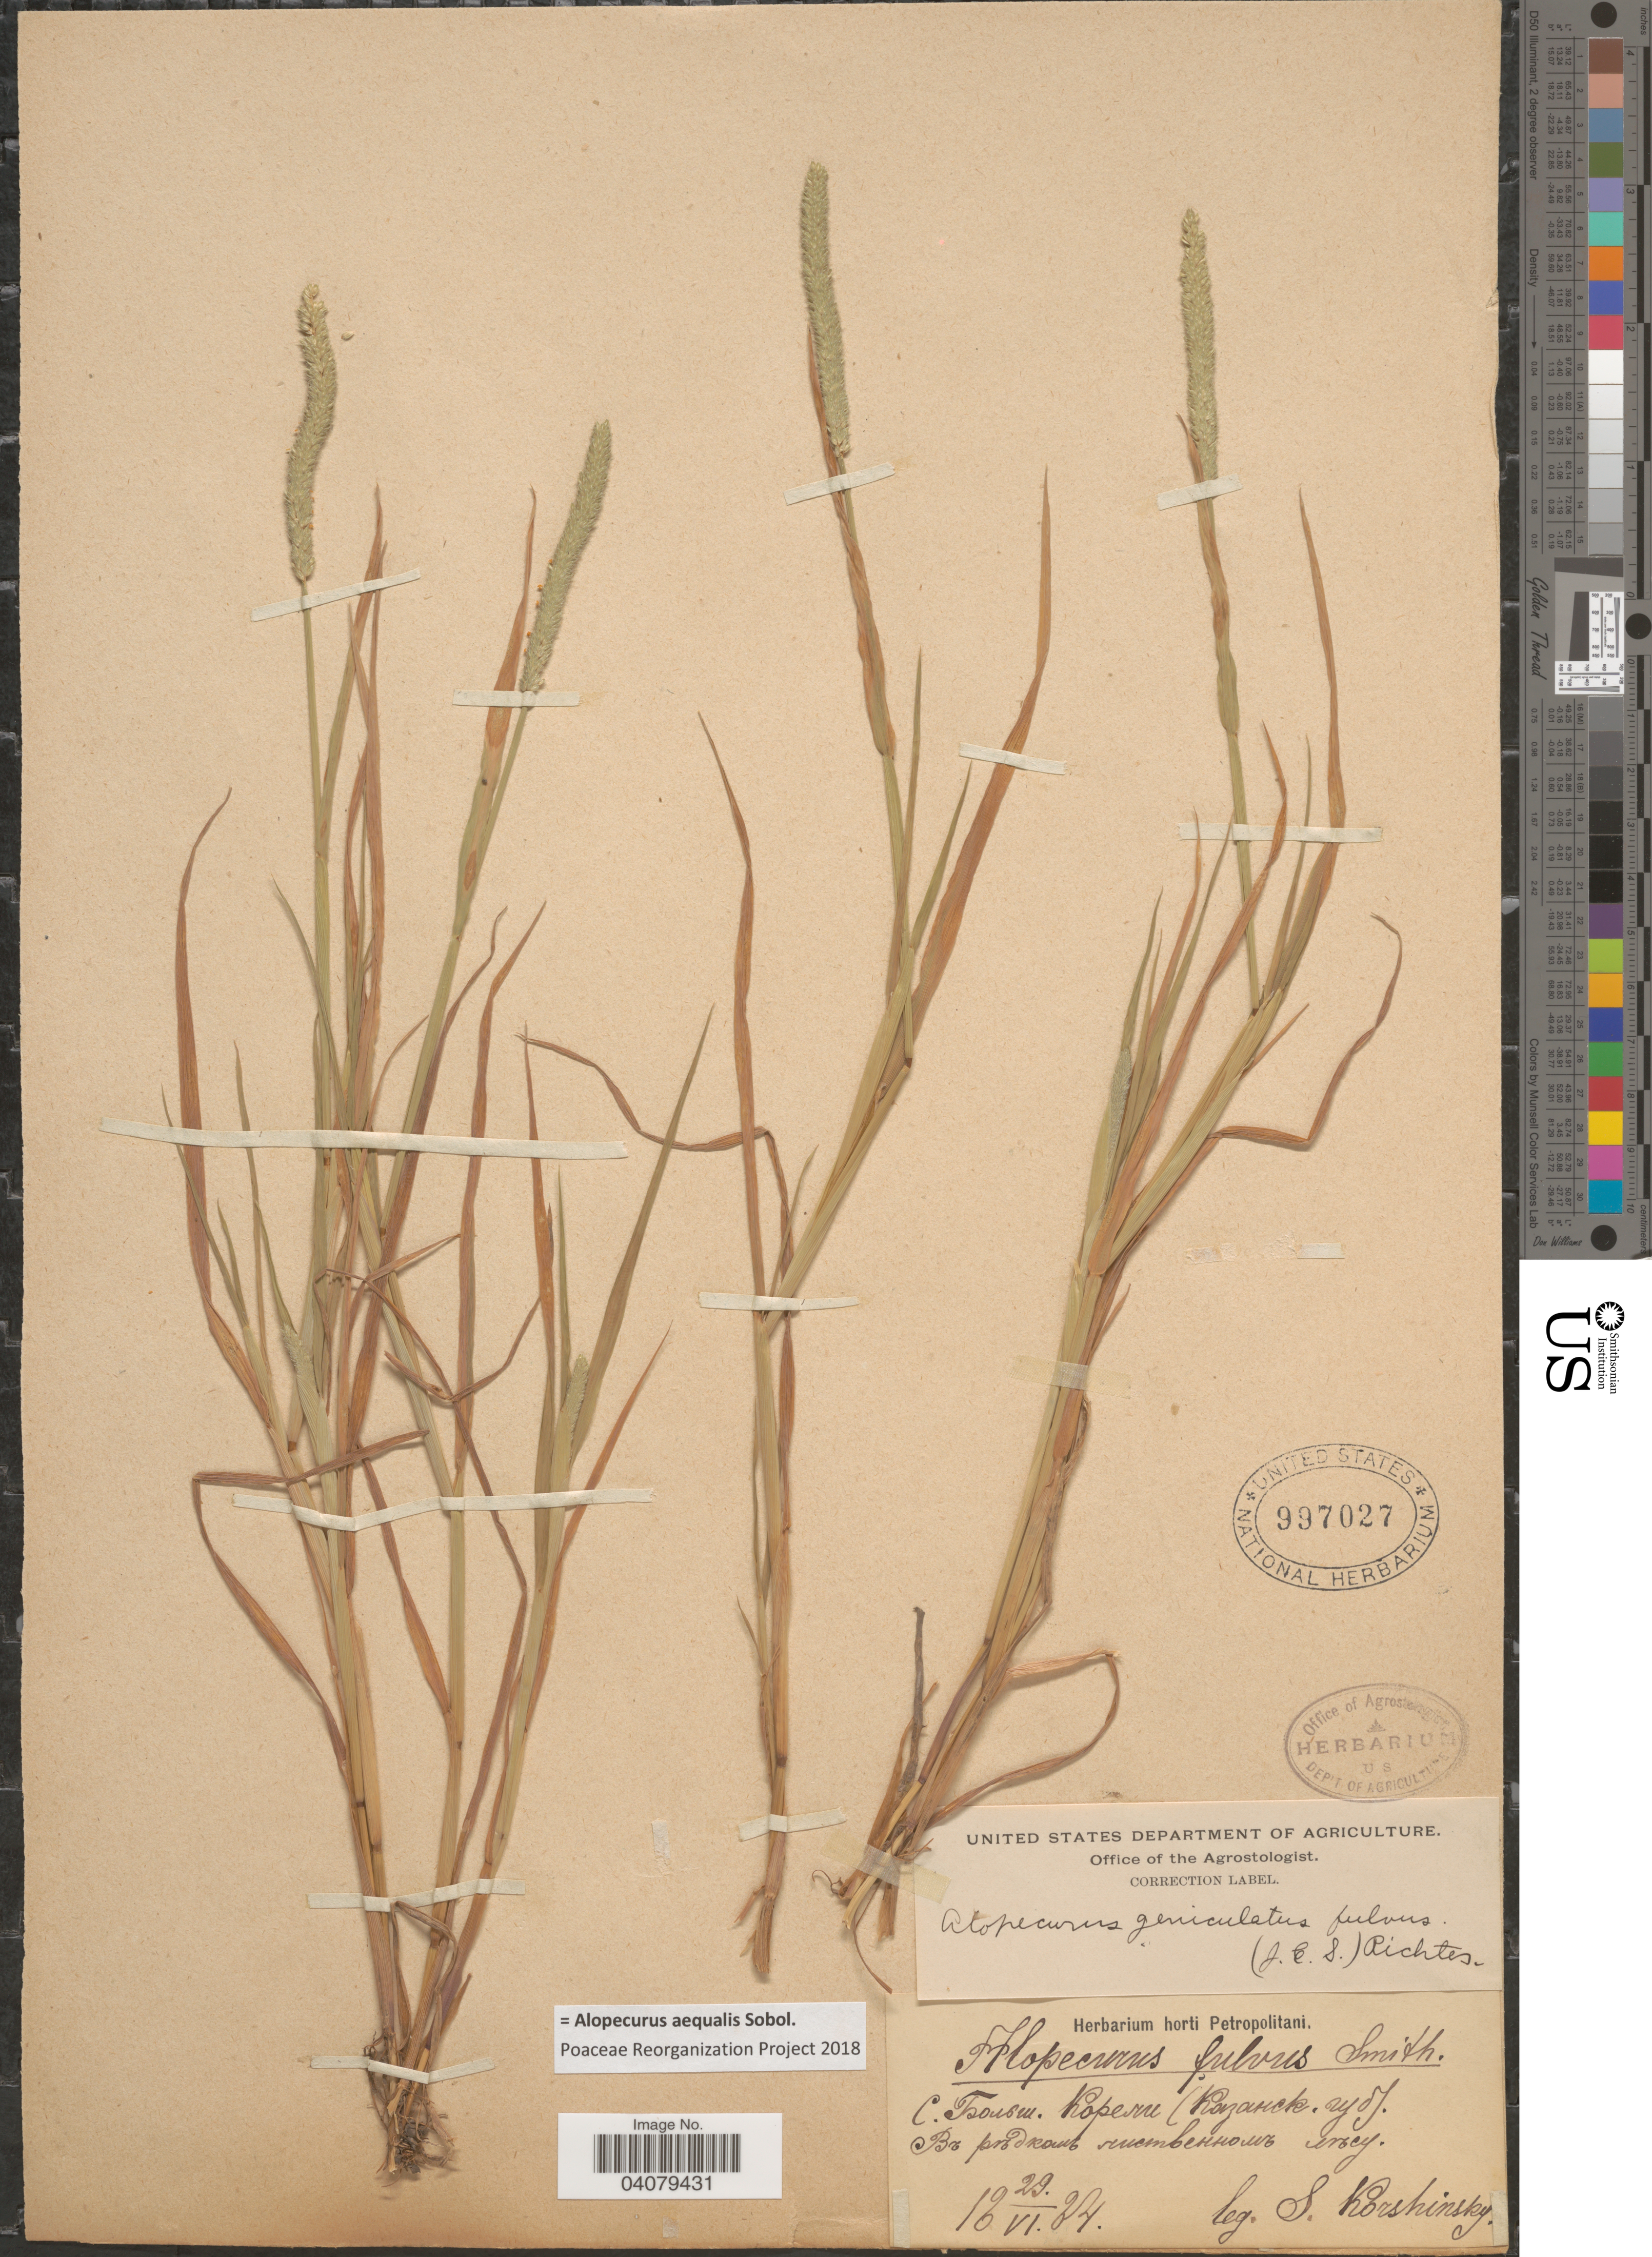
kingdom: Plantae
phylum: Tracheophyta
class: Liliopsida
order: Poales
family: Poaceae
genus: Alopecurus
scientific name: Alopecurus arundinaceus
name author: Poir.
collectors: S. I. Korshinsky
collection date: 1834-06-29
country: Russian Federation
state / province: Tatarstan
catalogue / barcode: US 997027